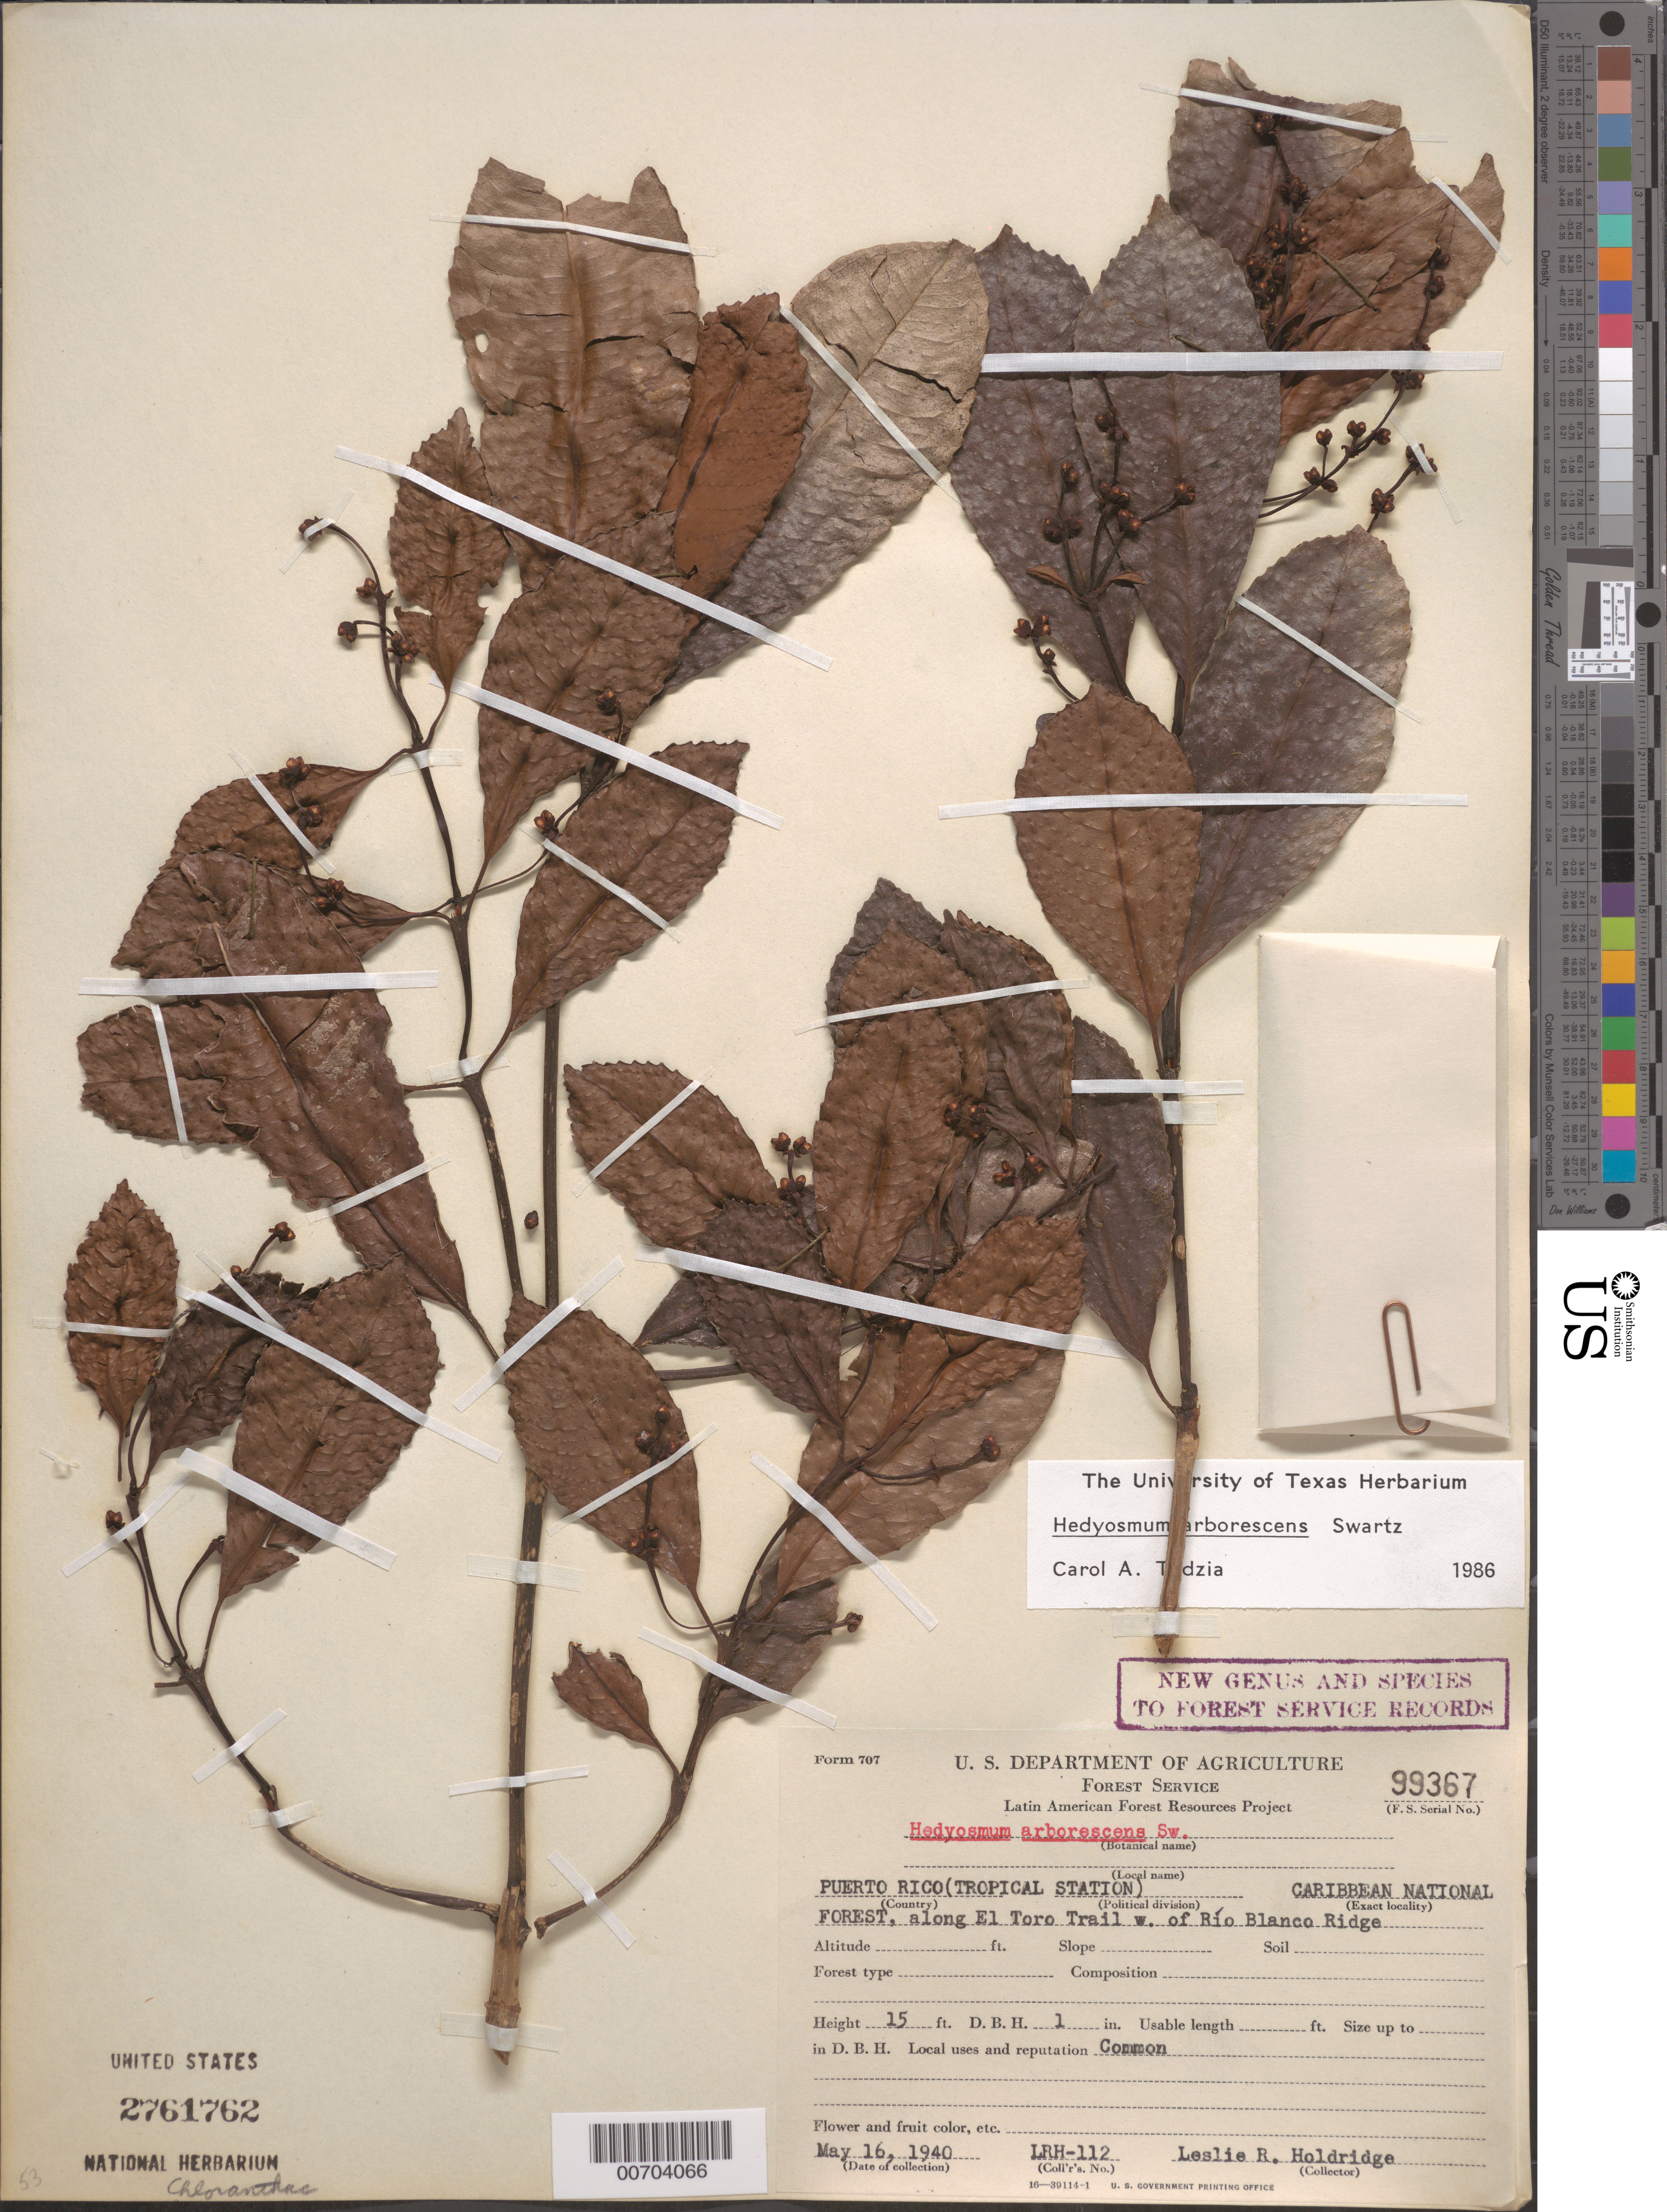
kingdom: Plantae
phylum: Tracheophyta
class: Magnoliopsida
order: Chloranthales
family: Chloranthaceae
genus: Hedyosmum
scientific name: Hedyosmum arborescens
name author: Sw.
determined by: Todzia, C. A., (TEX), University of Texas Austin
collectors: L. Holdridge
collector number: LRH-112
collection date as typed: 16 May 1940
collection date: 1940-05-16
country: Puerto Rico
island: Greater Antilles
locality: Caribbean Natl. Forest, along El Toro Trail W of Río Blanco Ridge.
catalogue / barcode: US 2761762